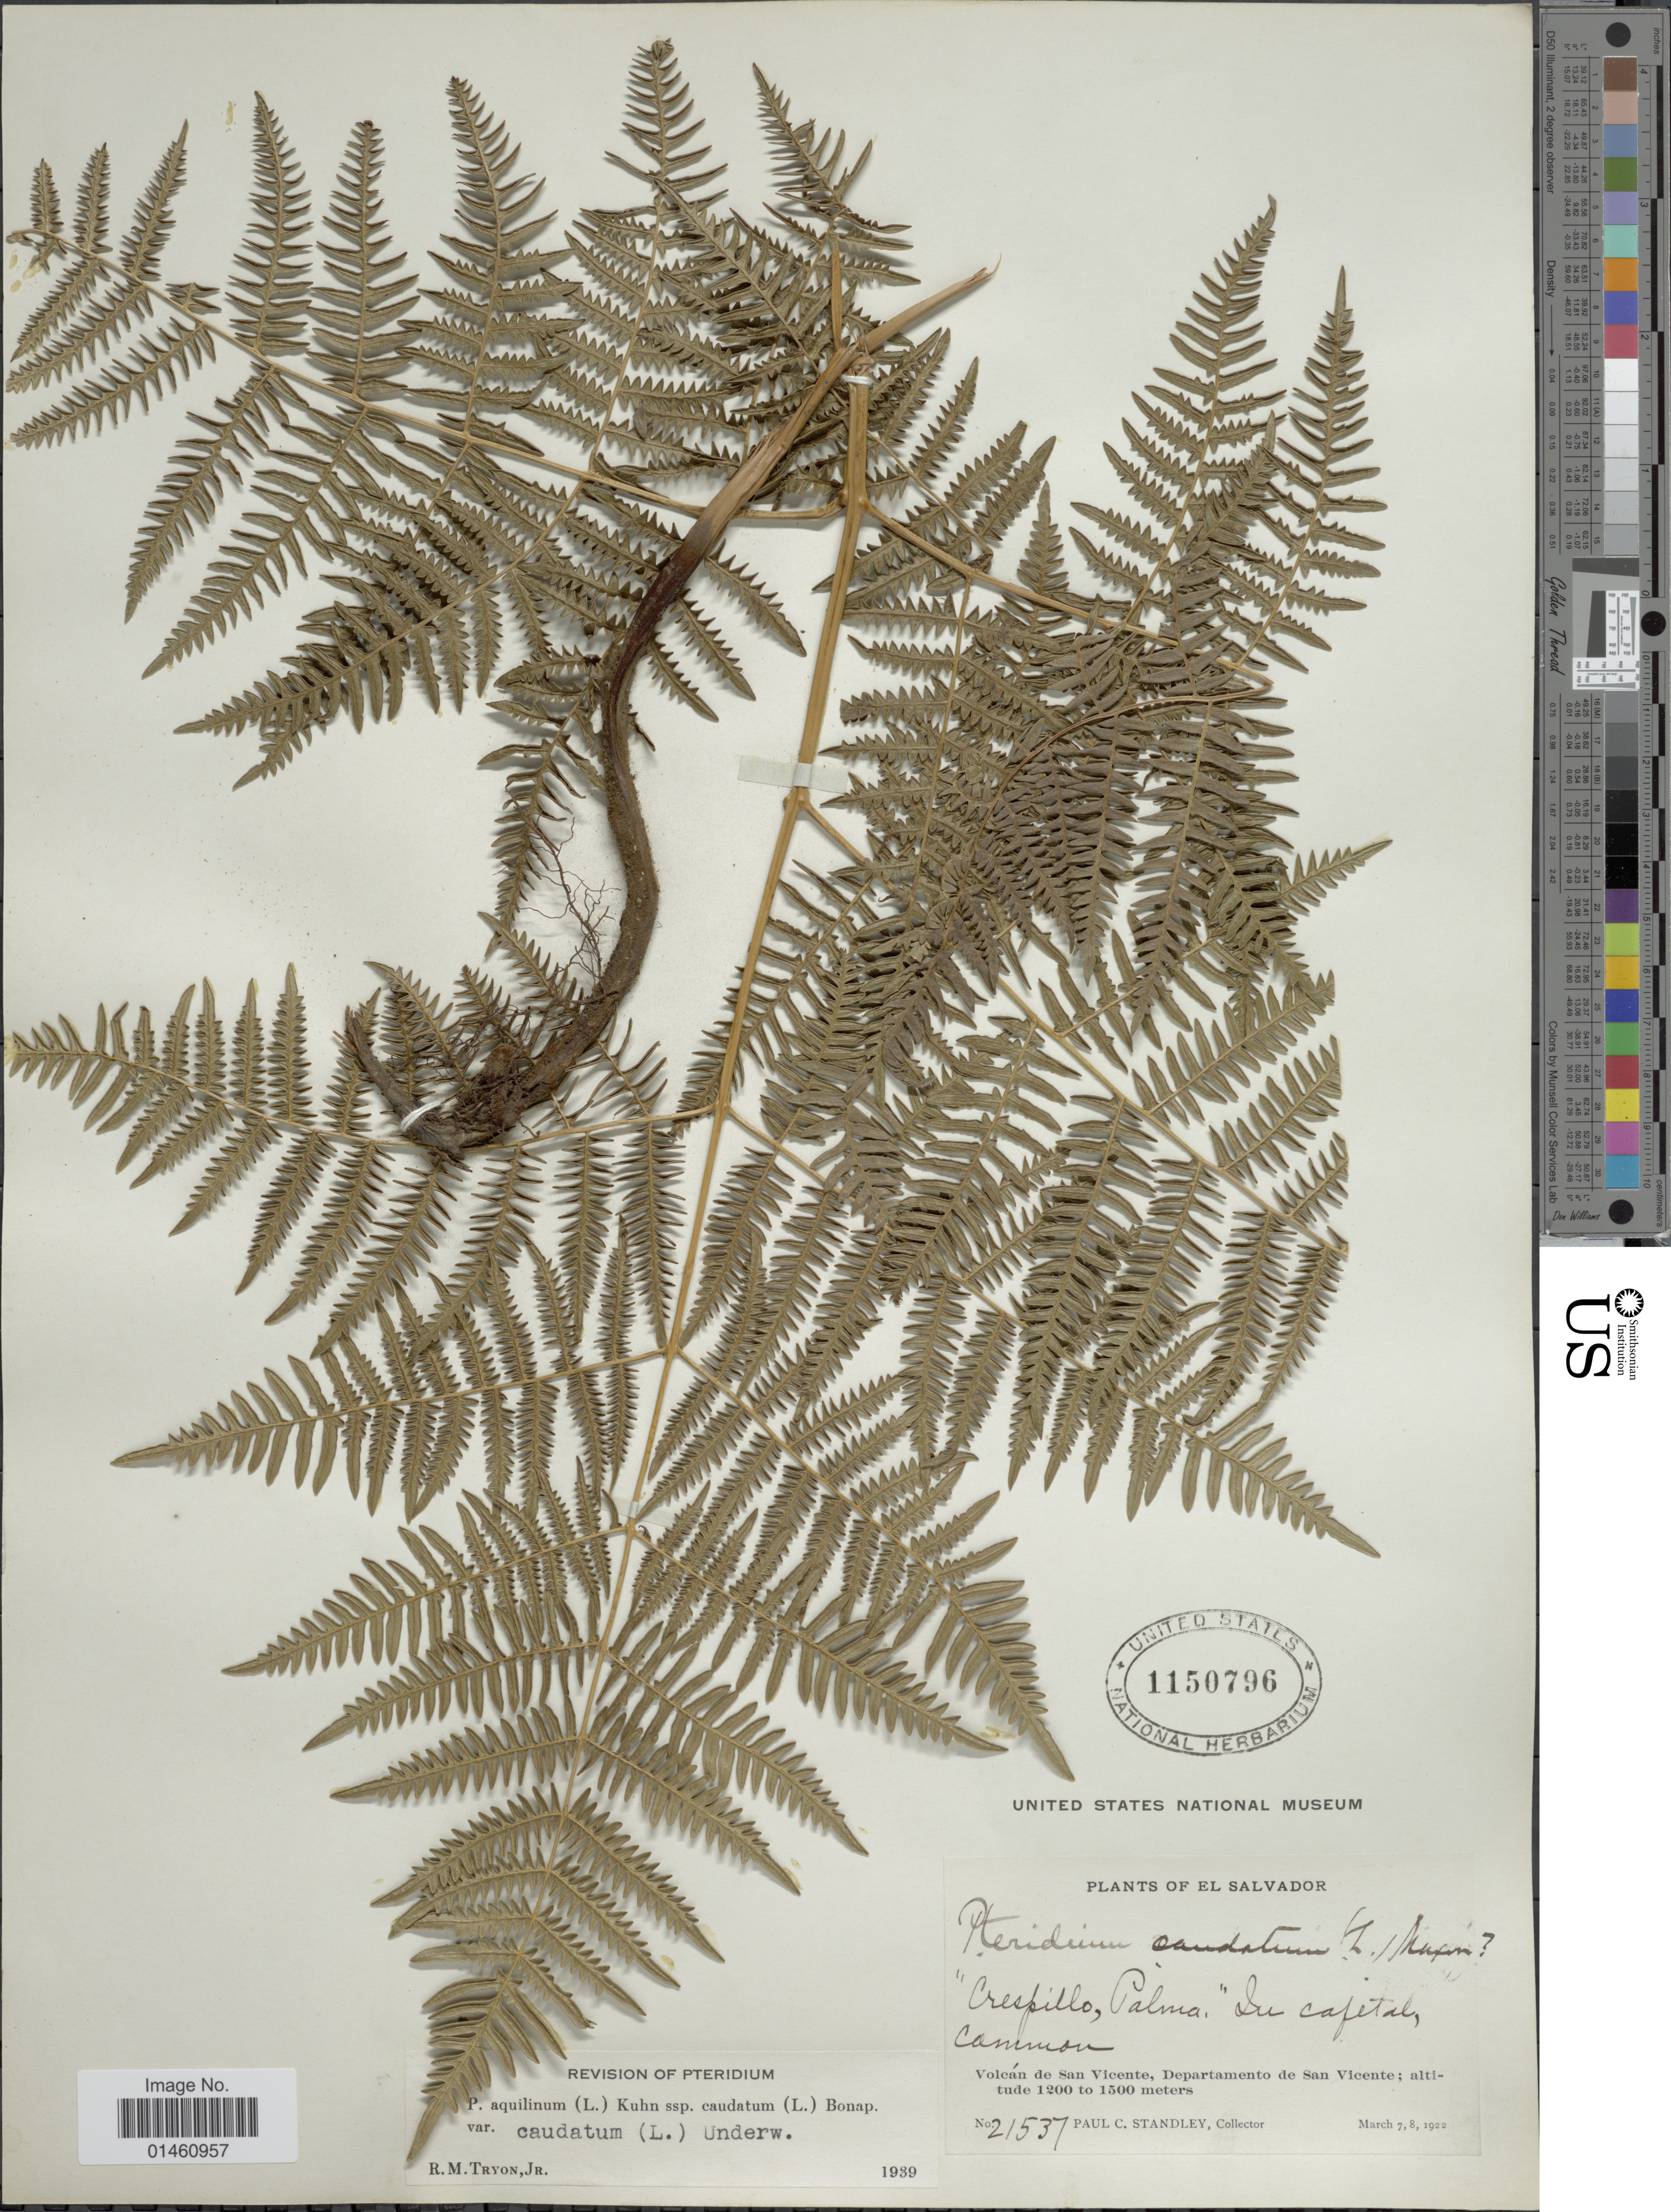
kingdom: Plantae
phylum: Tracheophyta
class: Polypodiopsida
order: Polypodiales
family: Dennstaedtiaceae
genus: Pteridium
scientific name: Pteridium caudatum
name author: (L.) Maxon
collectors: P. C. Standley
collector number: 21537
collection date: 1922-03-07/1922-03-08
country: El Salvador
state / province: San Vincente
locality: Volcán de San Vicente, Departamento de San Vicente.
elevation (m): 1200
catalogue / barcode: US 1150796